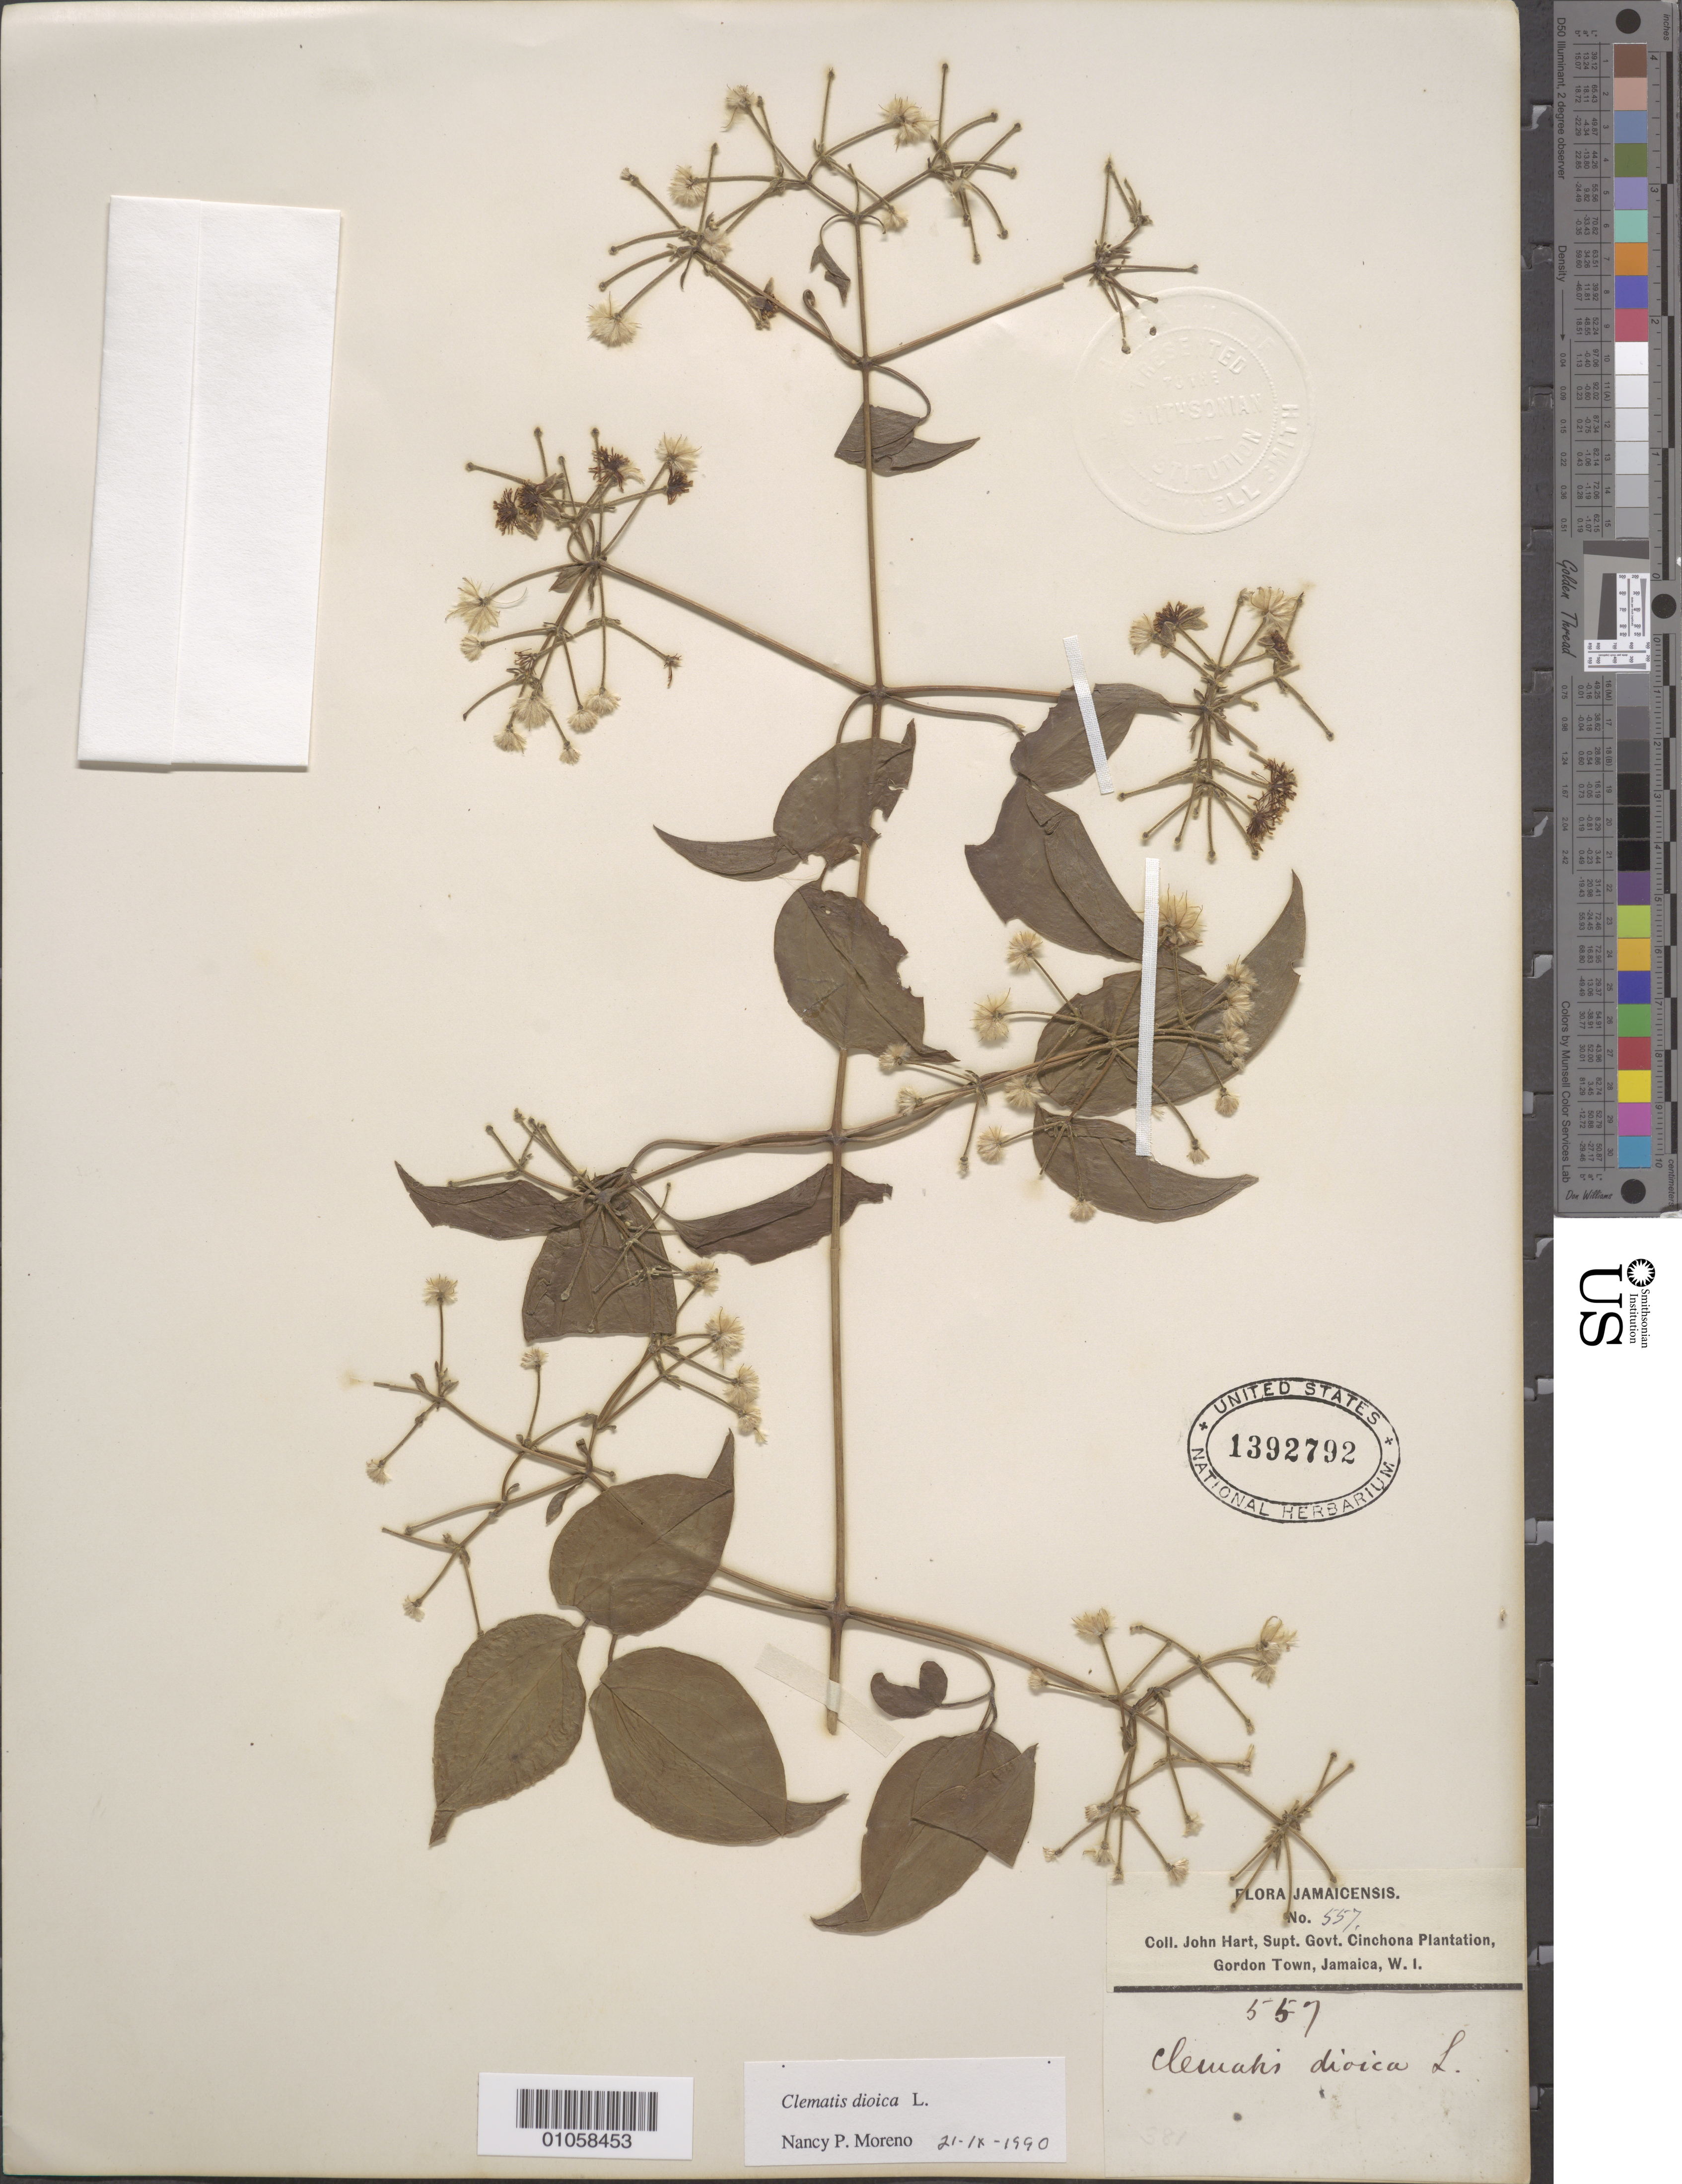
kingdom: Plantae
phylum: Tracheophyta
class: Magnoliopsida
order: Ranunculales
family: Ranunculaceae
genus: Clematis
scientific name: Clematis dioica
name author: L.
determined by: Moreno, N. P.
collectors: J. Hart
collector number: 557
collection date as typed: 1885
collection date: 1885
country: Jamaica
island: Jamaica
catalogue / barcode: US 1392792